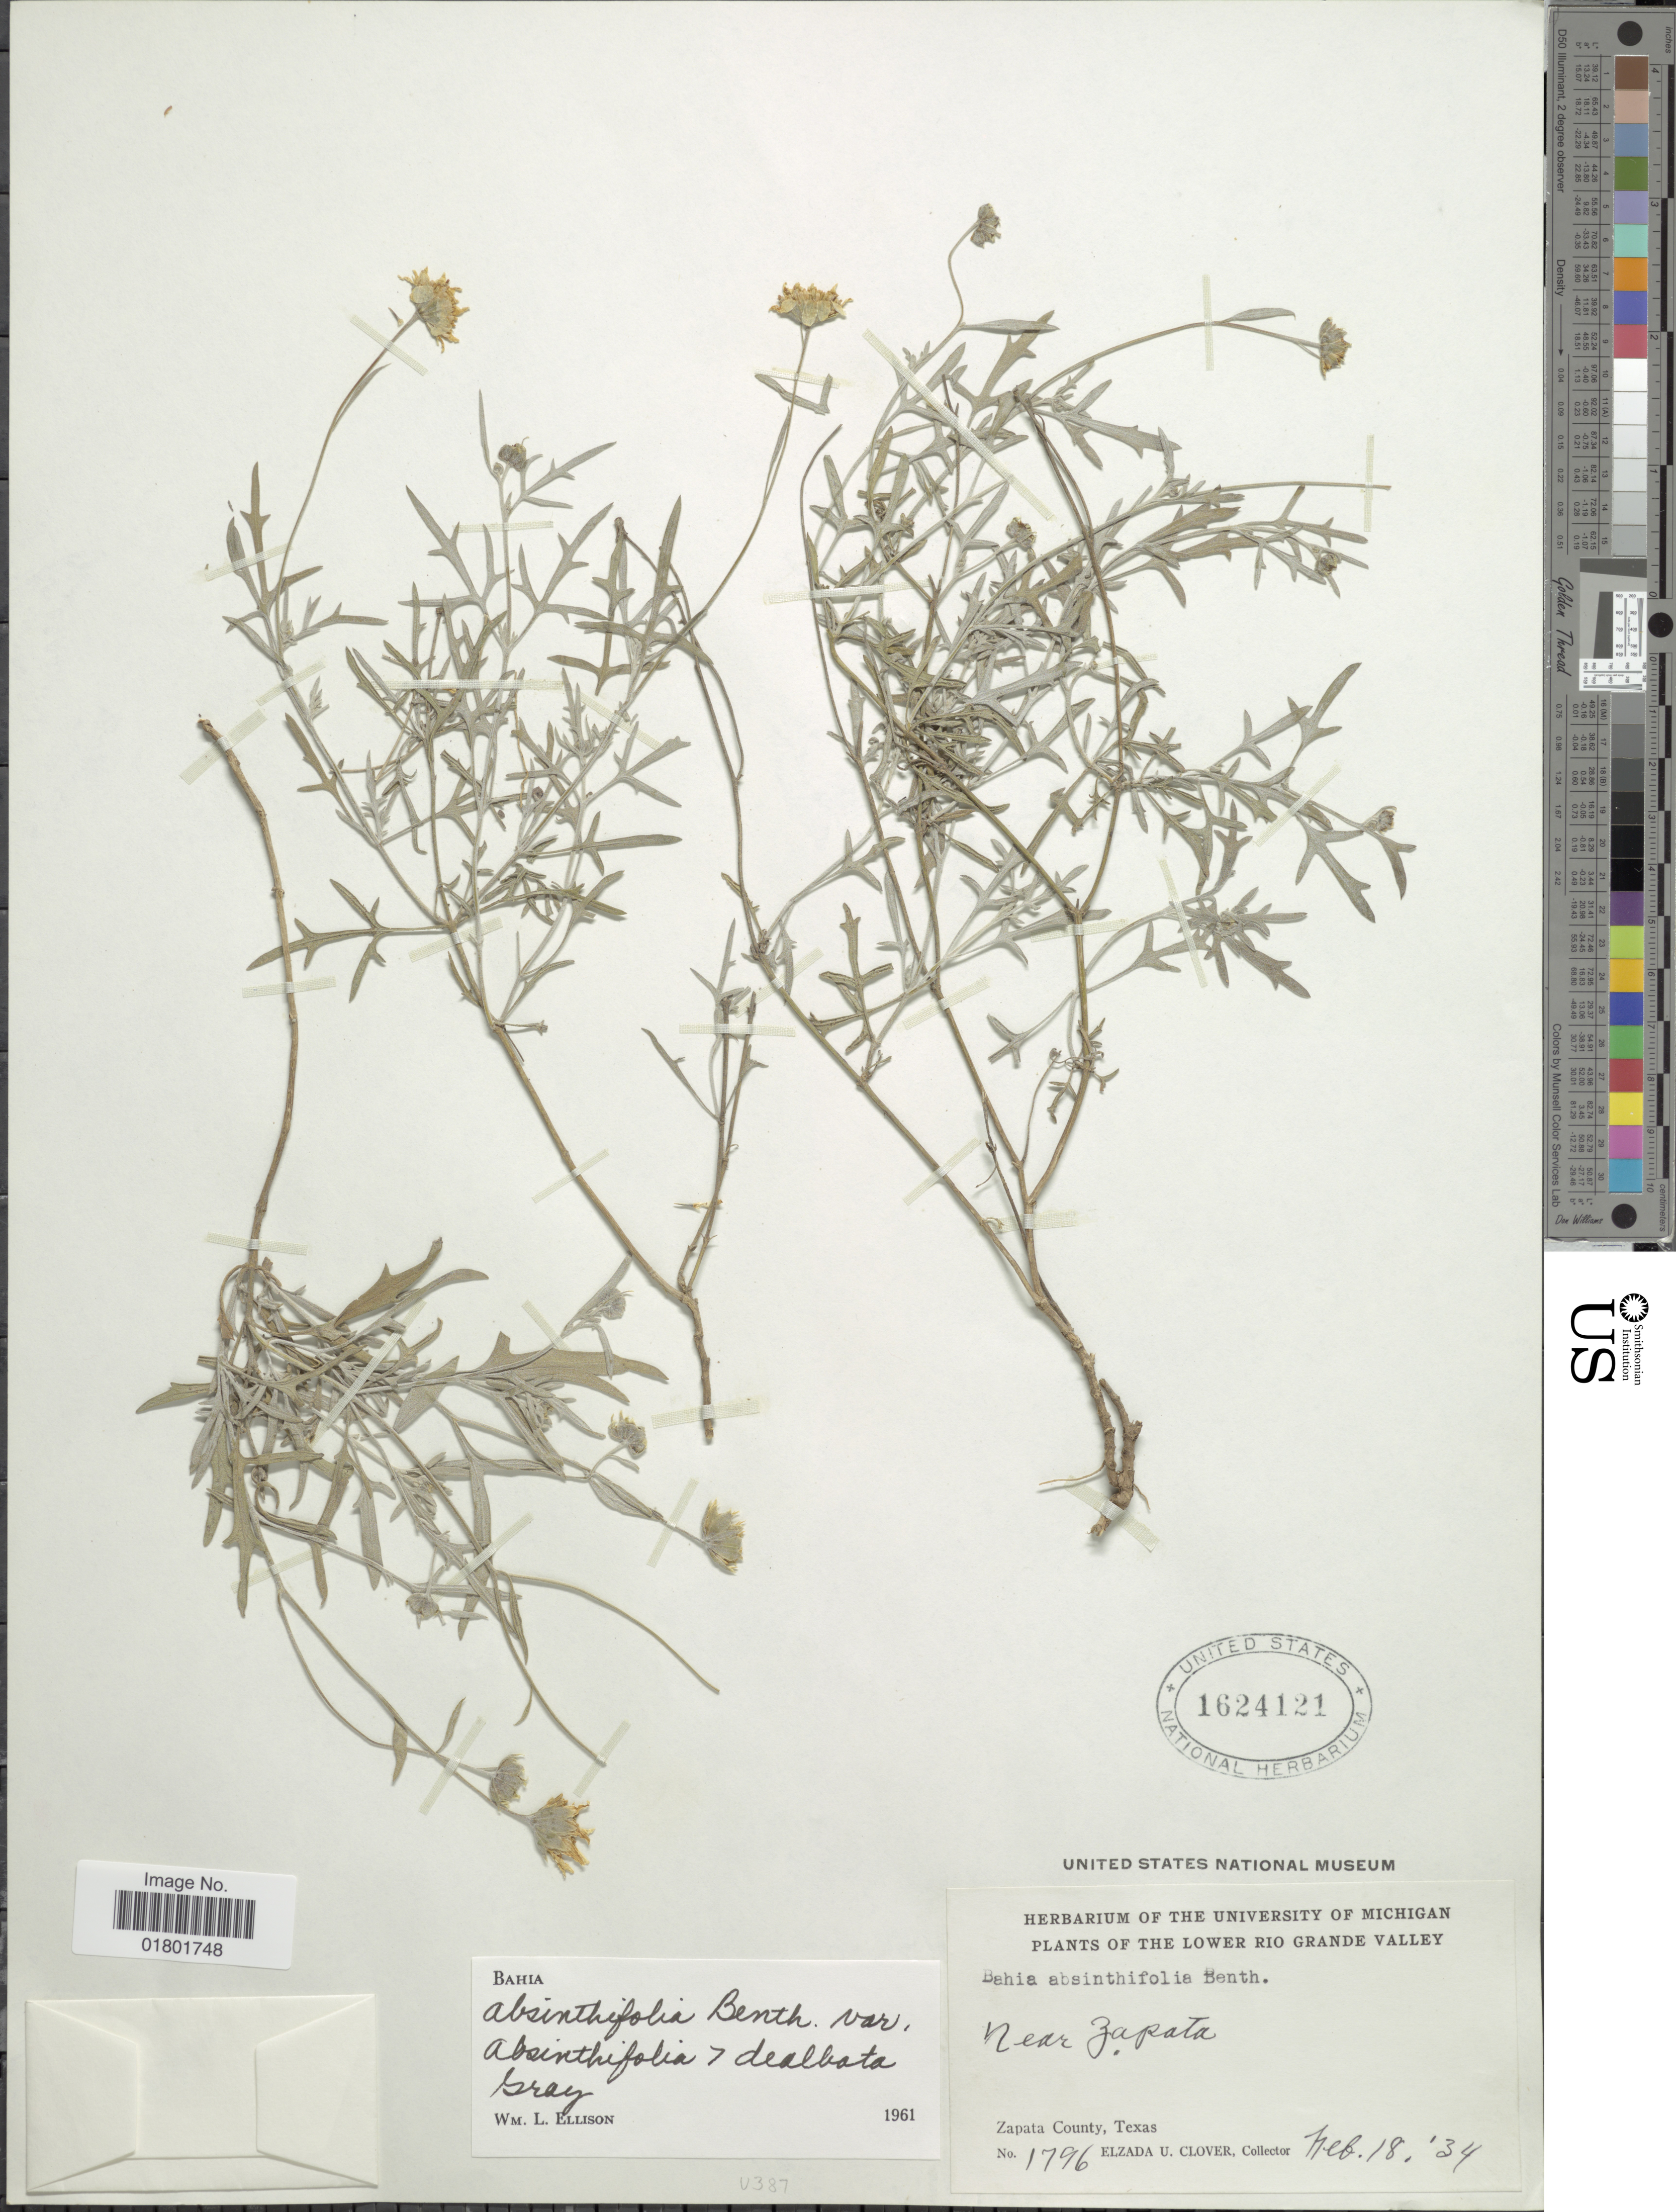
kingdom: Plantae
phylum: Tracheophyta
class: Magnoliopsida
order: Asterales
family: Asteraceae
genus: Bahia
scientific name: Bahia absinthifolia var. absinthifolia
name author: Benth.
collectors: E. U. Clover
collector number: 1796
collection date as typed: Transcribed d/m/y: 18/2/34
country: United States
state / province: Texas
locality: The Lower Rio Grande Valley, near Zapata, Zapata County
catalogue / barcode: US 1624121